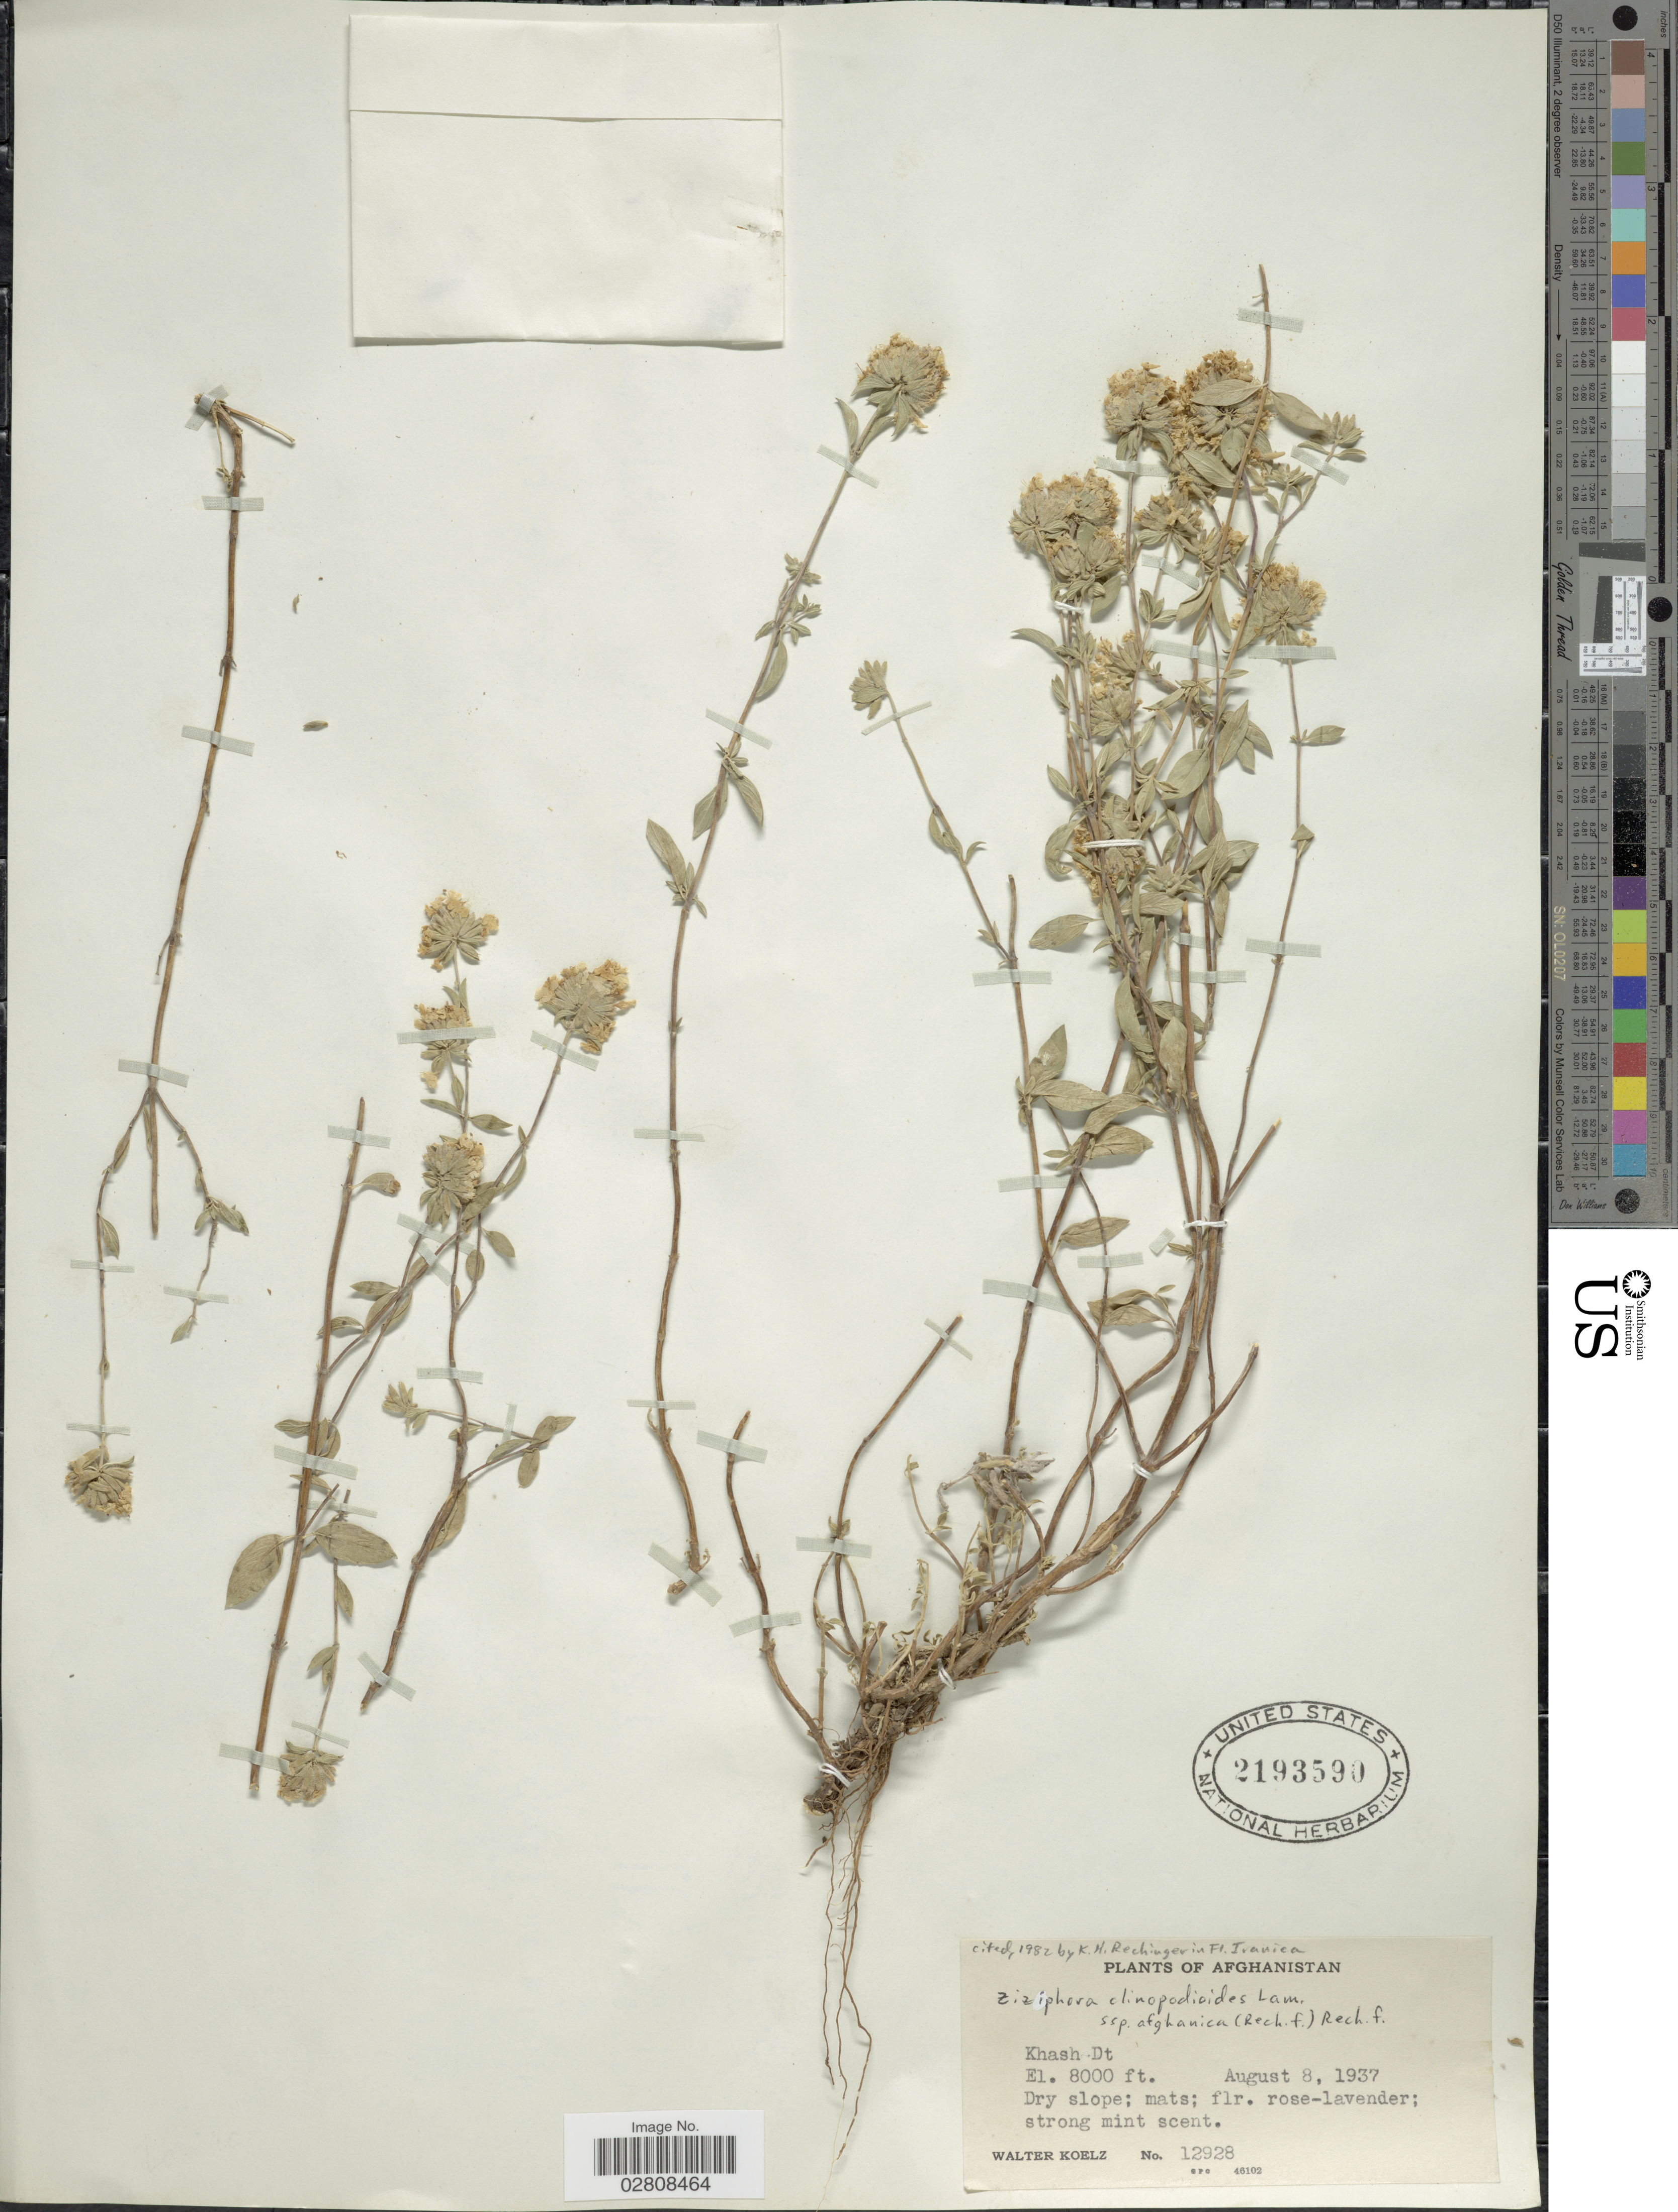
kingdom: Plantae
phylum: Tracheophyta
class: Magnoliopsida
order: Lamiales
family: Lamiaceae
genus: Ziziphora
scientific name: Ziziphora clinopodioides subsp. afghanica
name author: Lam.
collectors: W. N. Koelz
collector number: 12928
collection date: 1937-08-08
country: Afghanistan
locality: Khash Dt.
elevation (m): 2438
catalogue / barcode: US 2193590